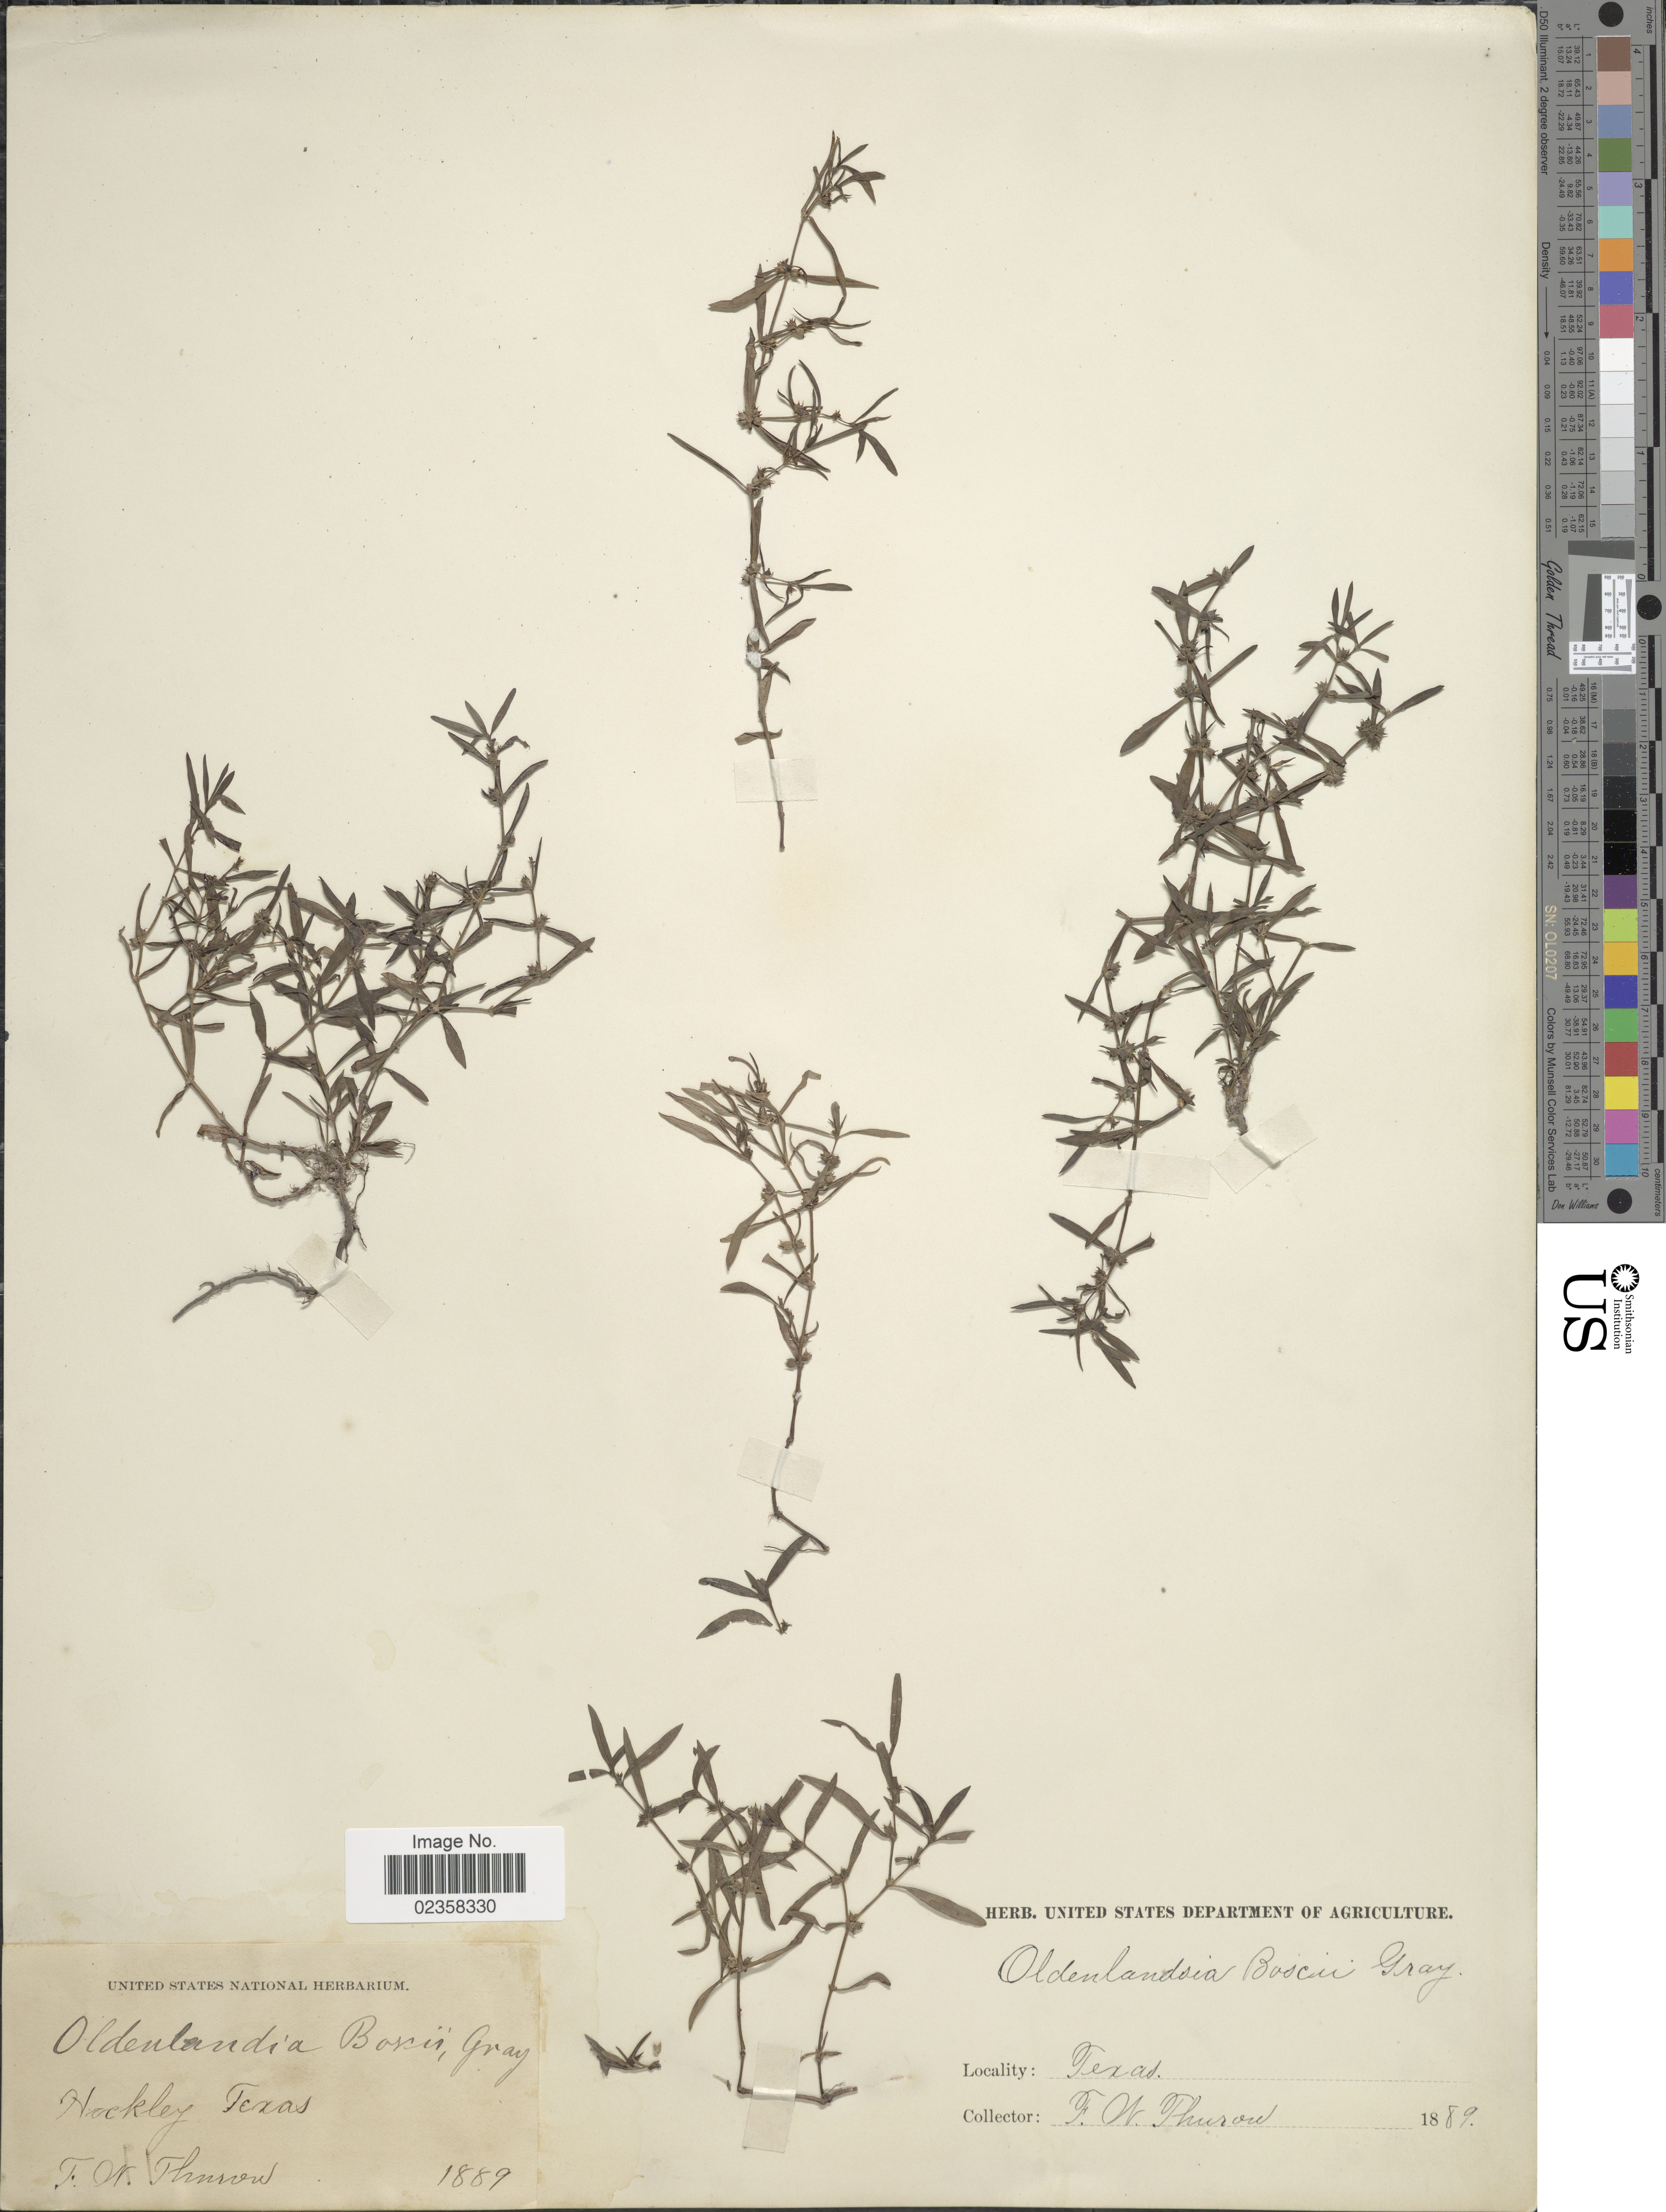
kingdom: Plantae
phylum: Tracheophyta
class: Magnoliopsida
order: Gentianales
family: Rubiaceae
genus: Oldenlandia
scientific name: Oldenlandia boscii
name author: (DC.) Chapm.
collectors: F. W. Thurow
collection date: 1889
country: United States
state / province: Texas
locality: Hockley